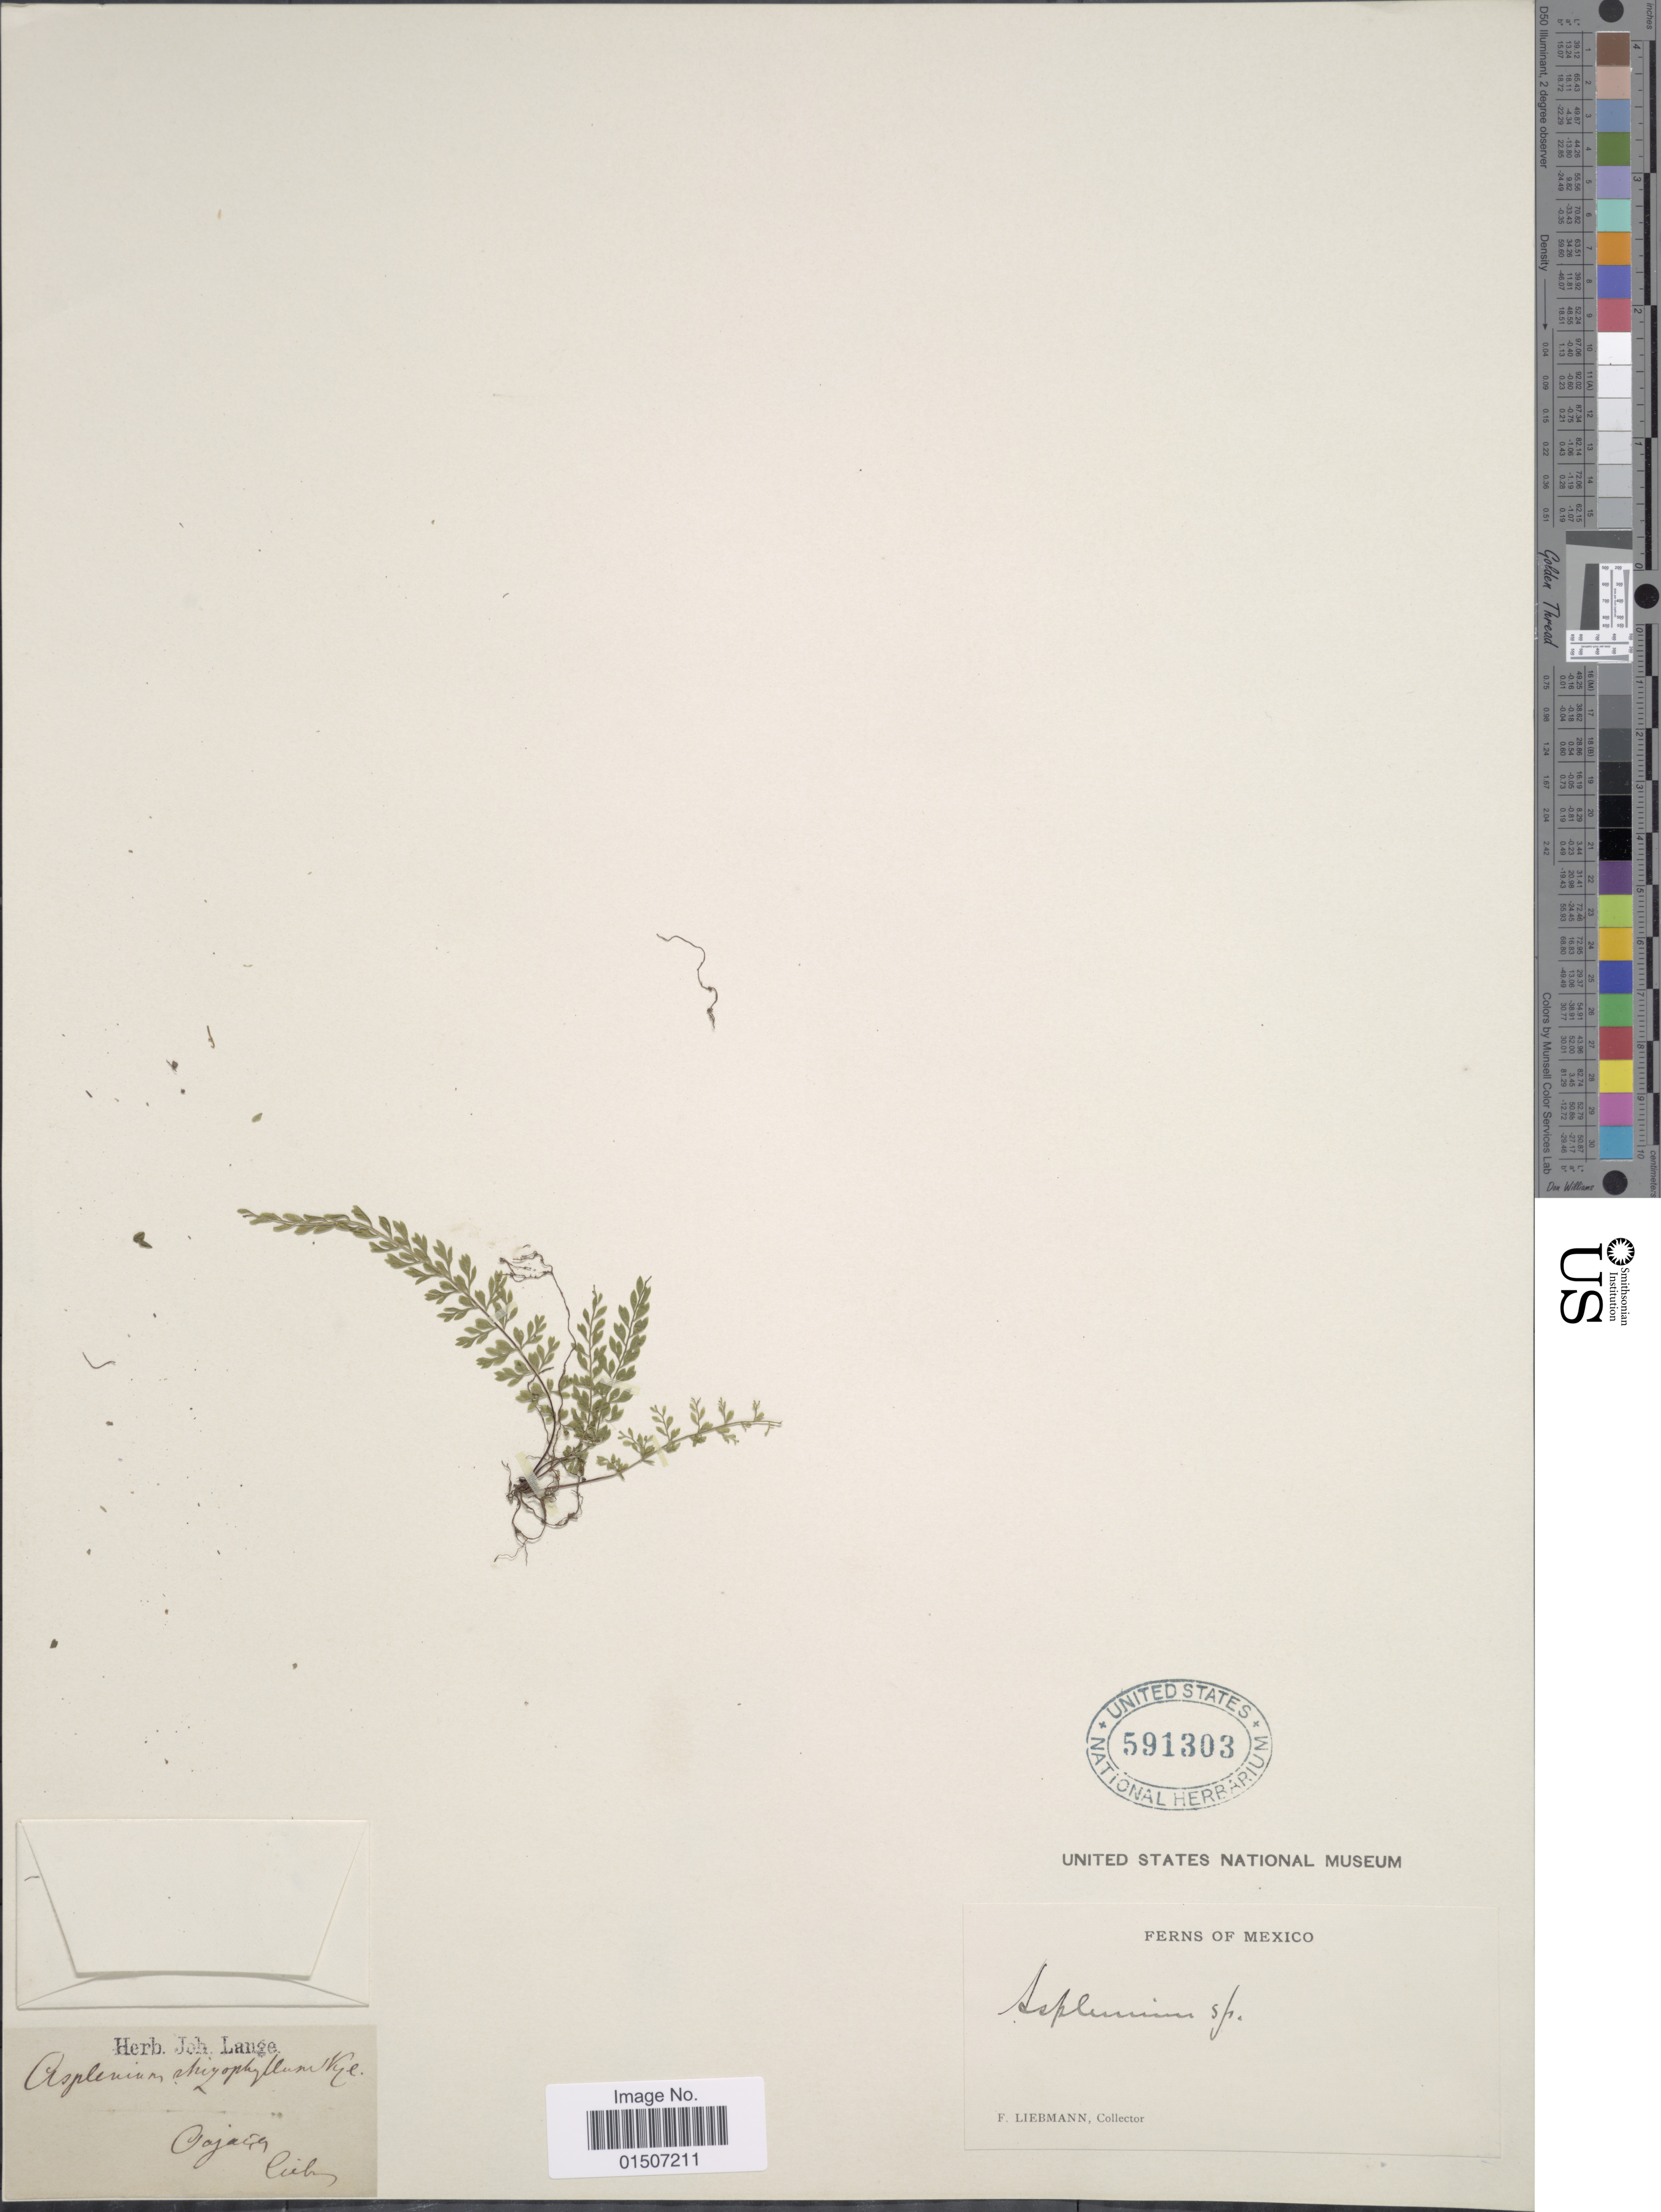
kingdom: Plantae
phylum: Tracheophyta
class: Polypodiopsida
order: Polypodiales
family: Aspleniaceae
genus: Asplenium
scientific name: Asplenium myriophyllum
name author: (Sw.) C. Presl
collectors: F. M. Liebmann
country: Mexico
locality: Oajaca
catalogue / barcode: US 591303